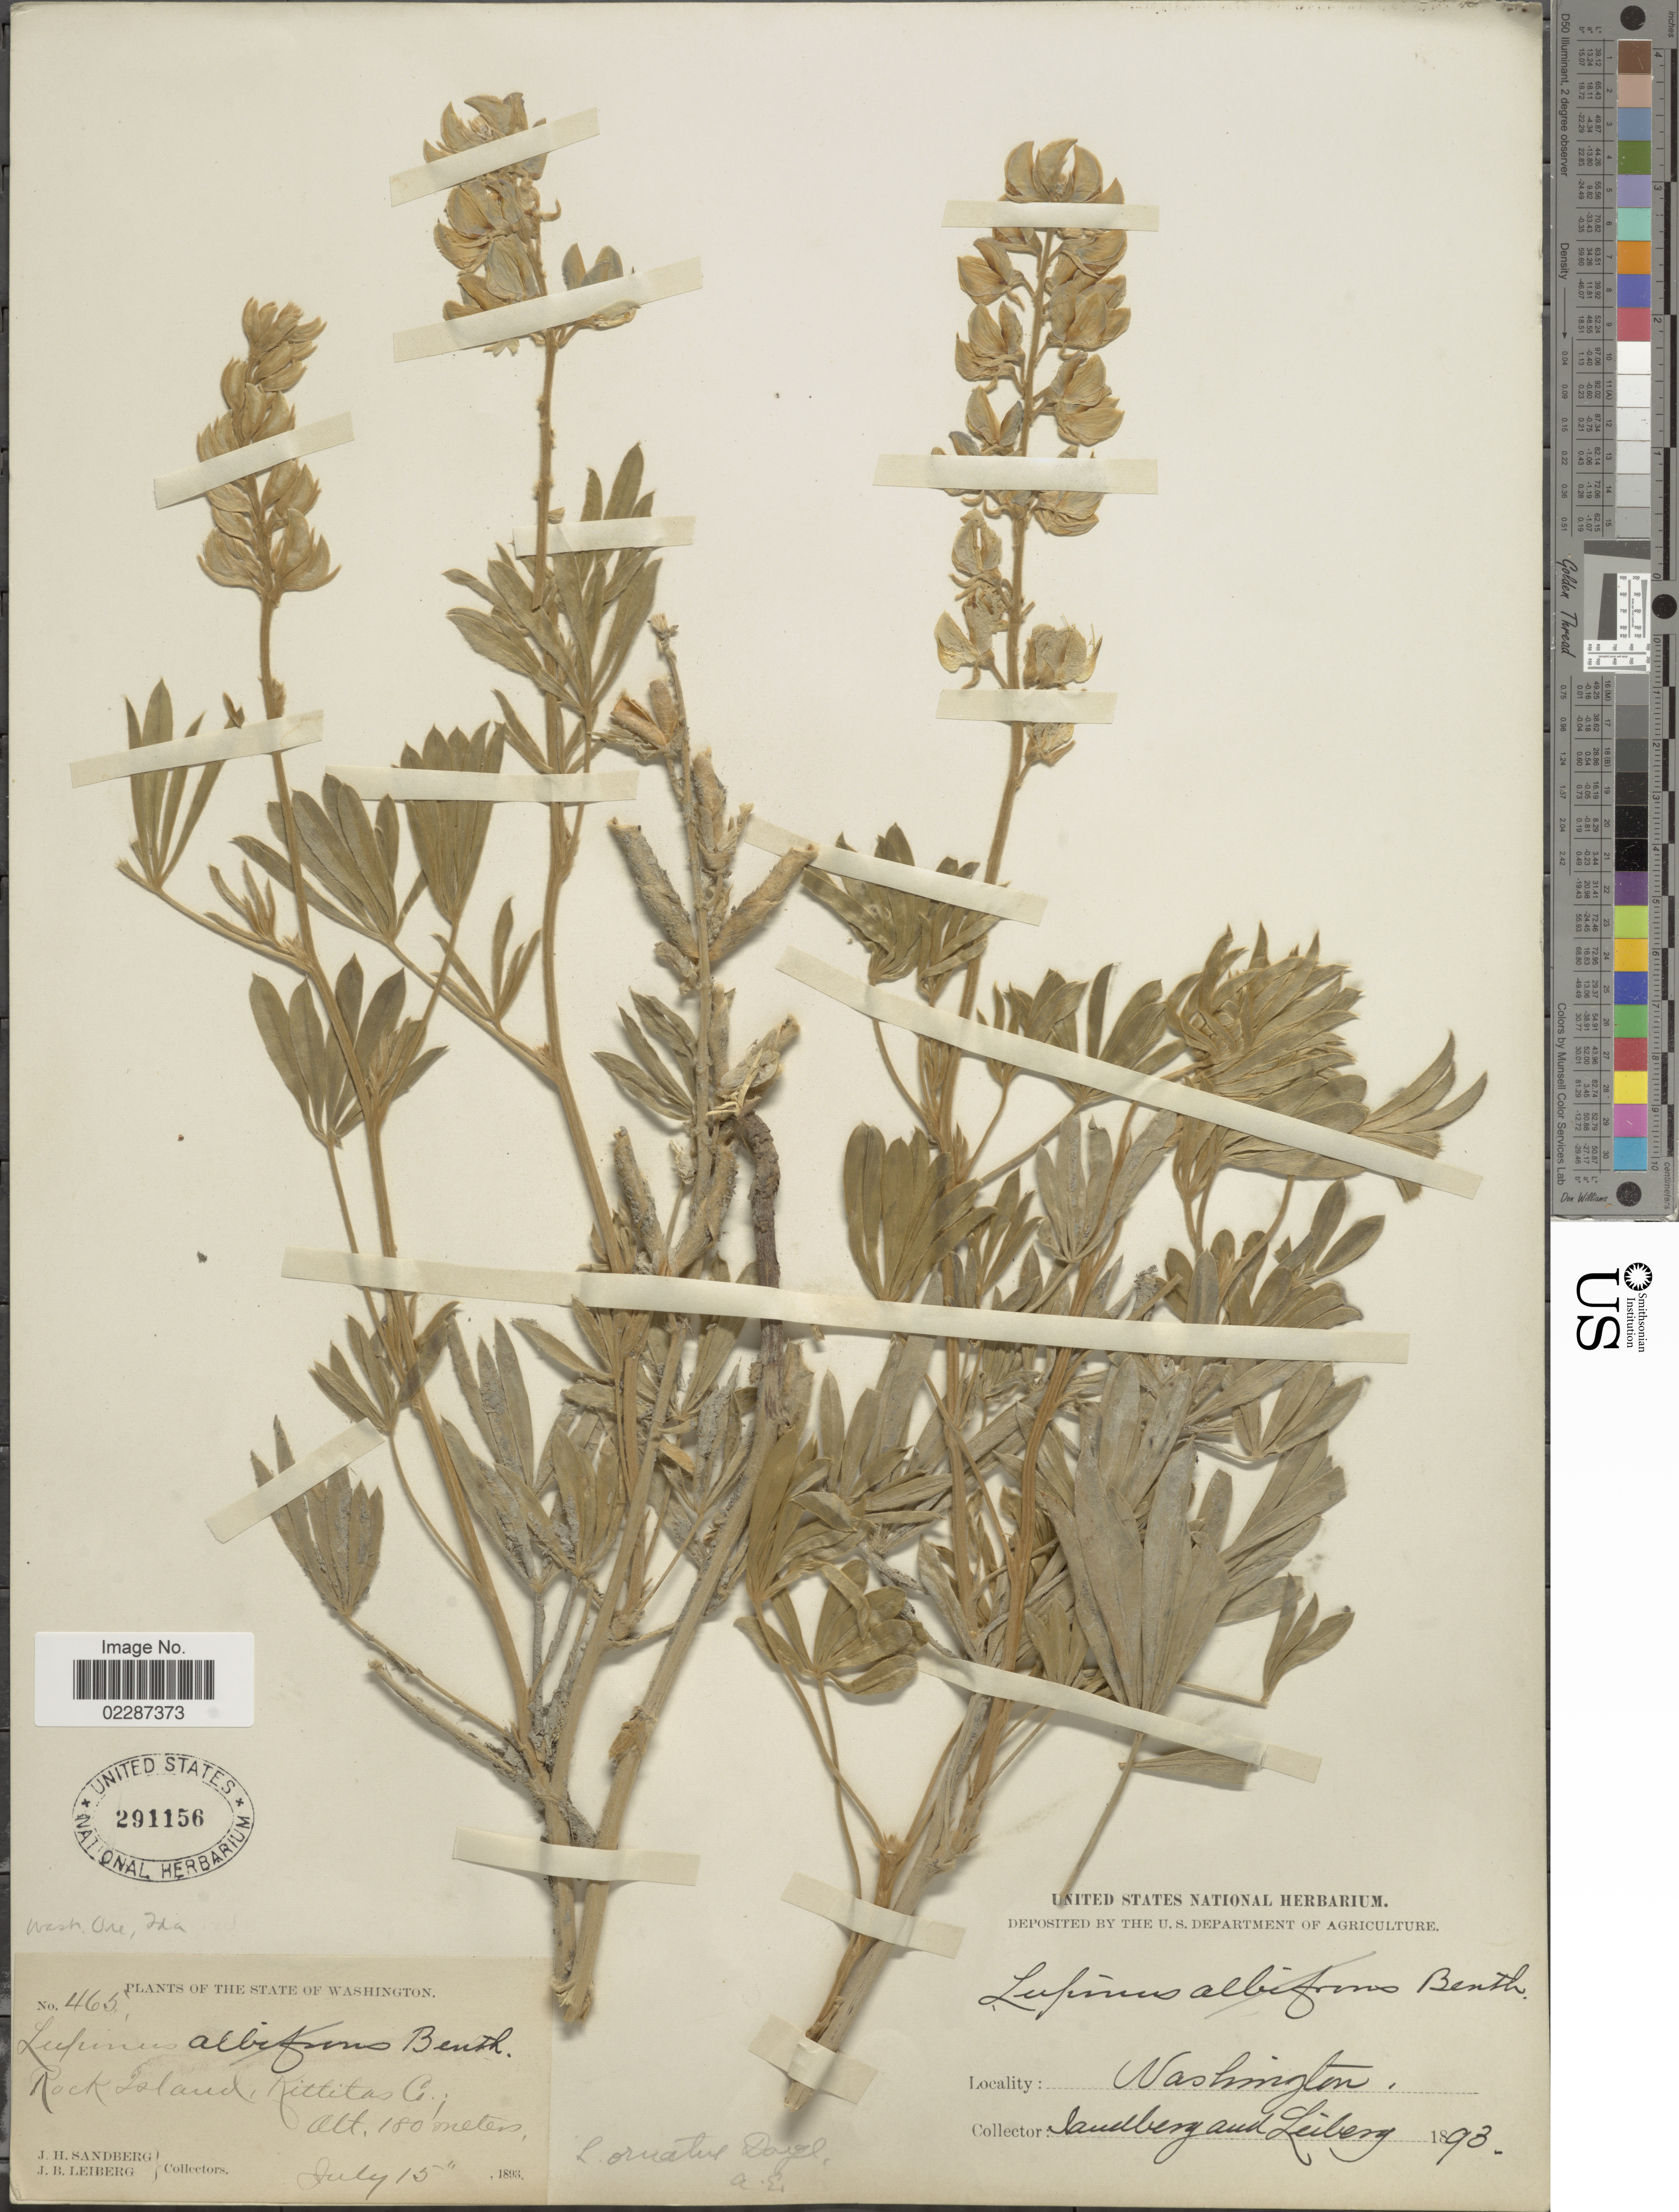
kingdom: Plantae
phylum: Tracheophyta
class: Magnoliopsida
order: Fabales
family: Fabaceae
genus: Lupinus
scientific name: Lupinus sericeus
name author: Pursh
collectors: J. H. Sandberg & J. B. Leiberg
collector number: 465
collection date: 1893-07-15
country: United States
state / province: Washington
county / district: Kittitas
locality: Rock Island, Kittitas Co.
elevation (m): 180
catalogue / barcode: US 291156